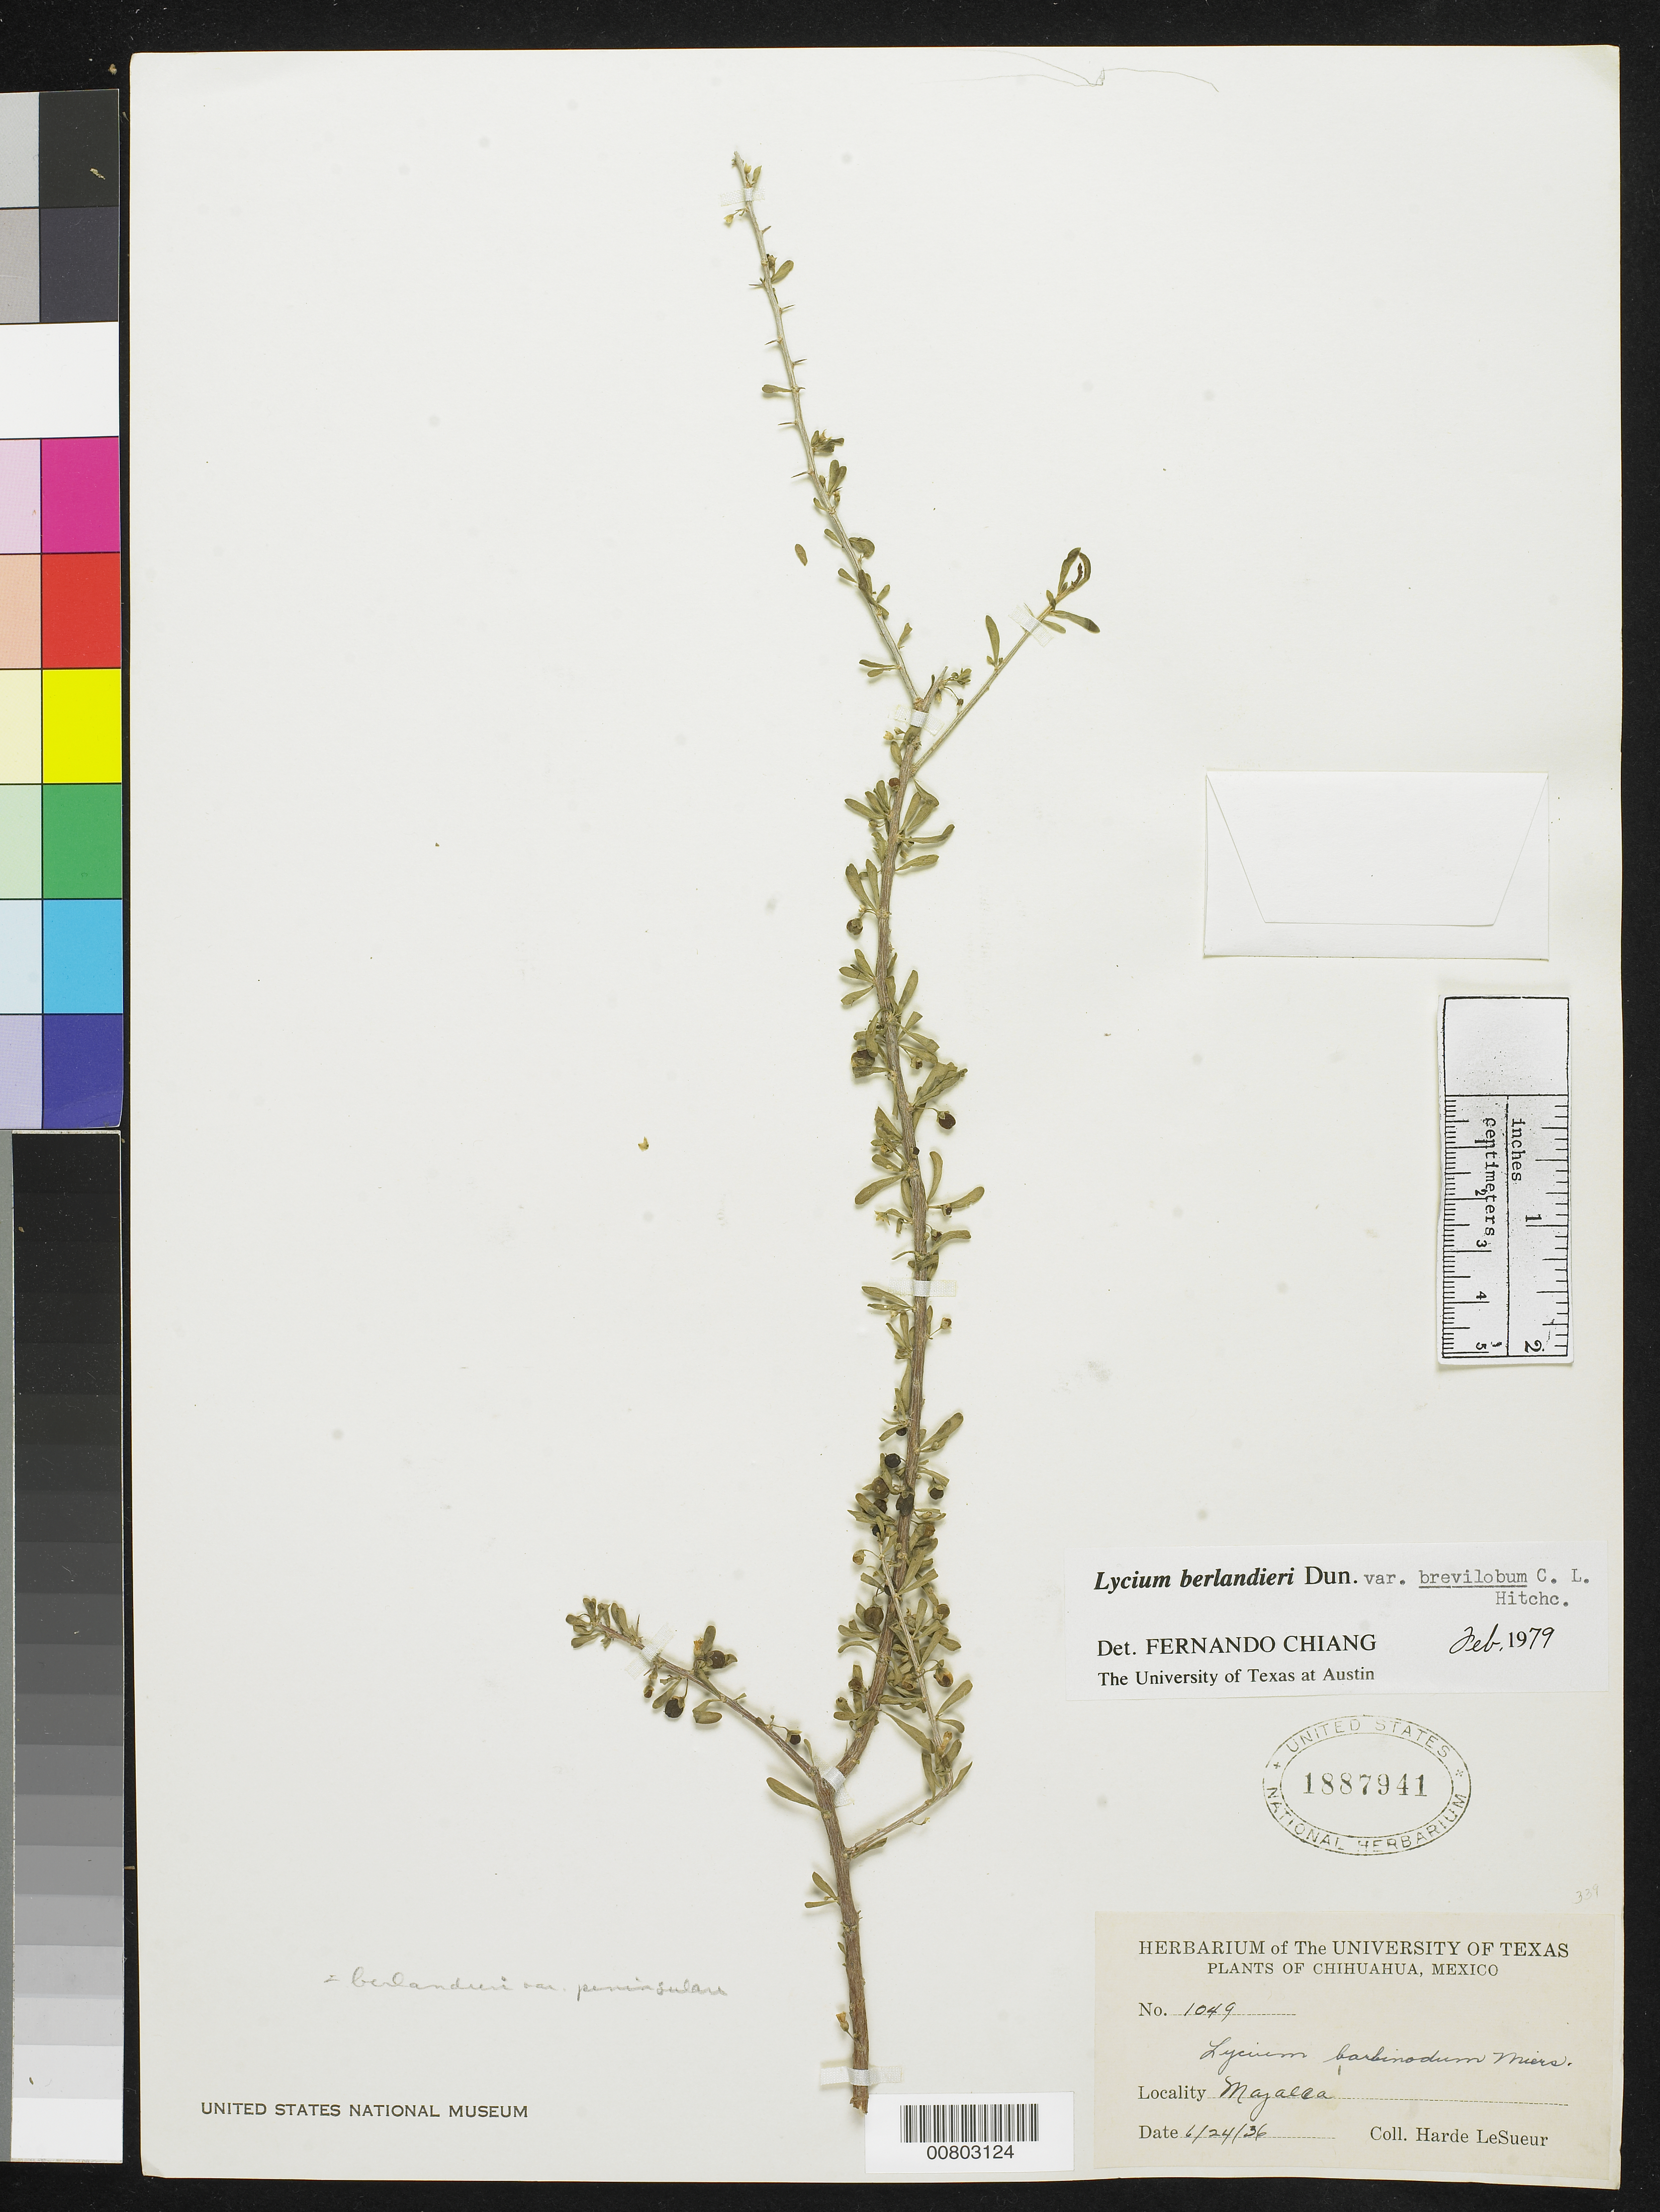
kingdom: Plantae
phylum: Tracheophyta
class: Magnoliopsida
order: Solanales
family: Solanaceae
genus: Lycium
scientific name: Lycium berlandieri var. brevilobum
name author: C.L. Hitchc.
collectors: D. H. LeSueur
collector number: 1049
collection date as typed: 24 Jun 1936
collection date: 1936-06-24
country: Mexico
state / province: Chihuahua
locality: Majalca, Chihuahua.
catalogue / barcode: US 1887941